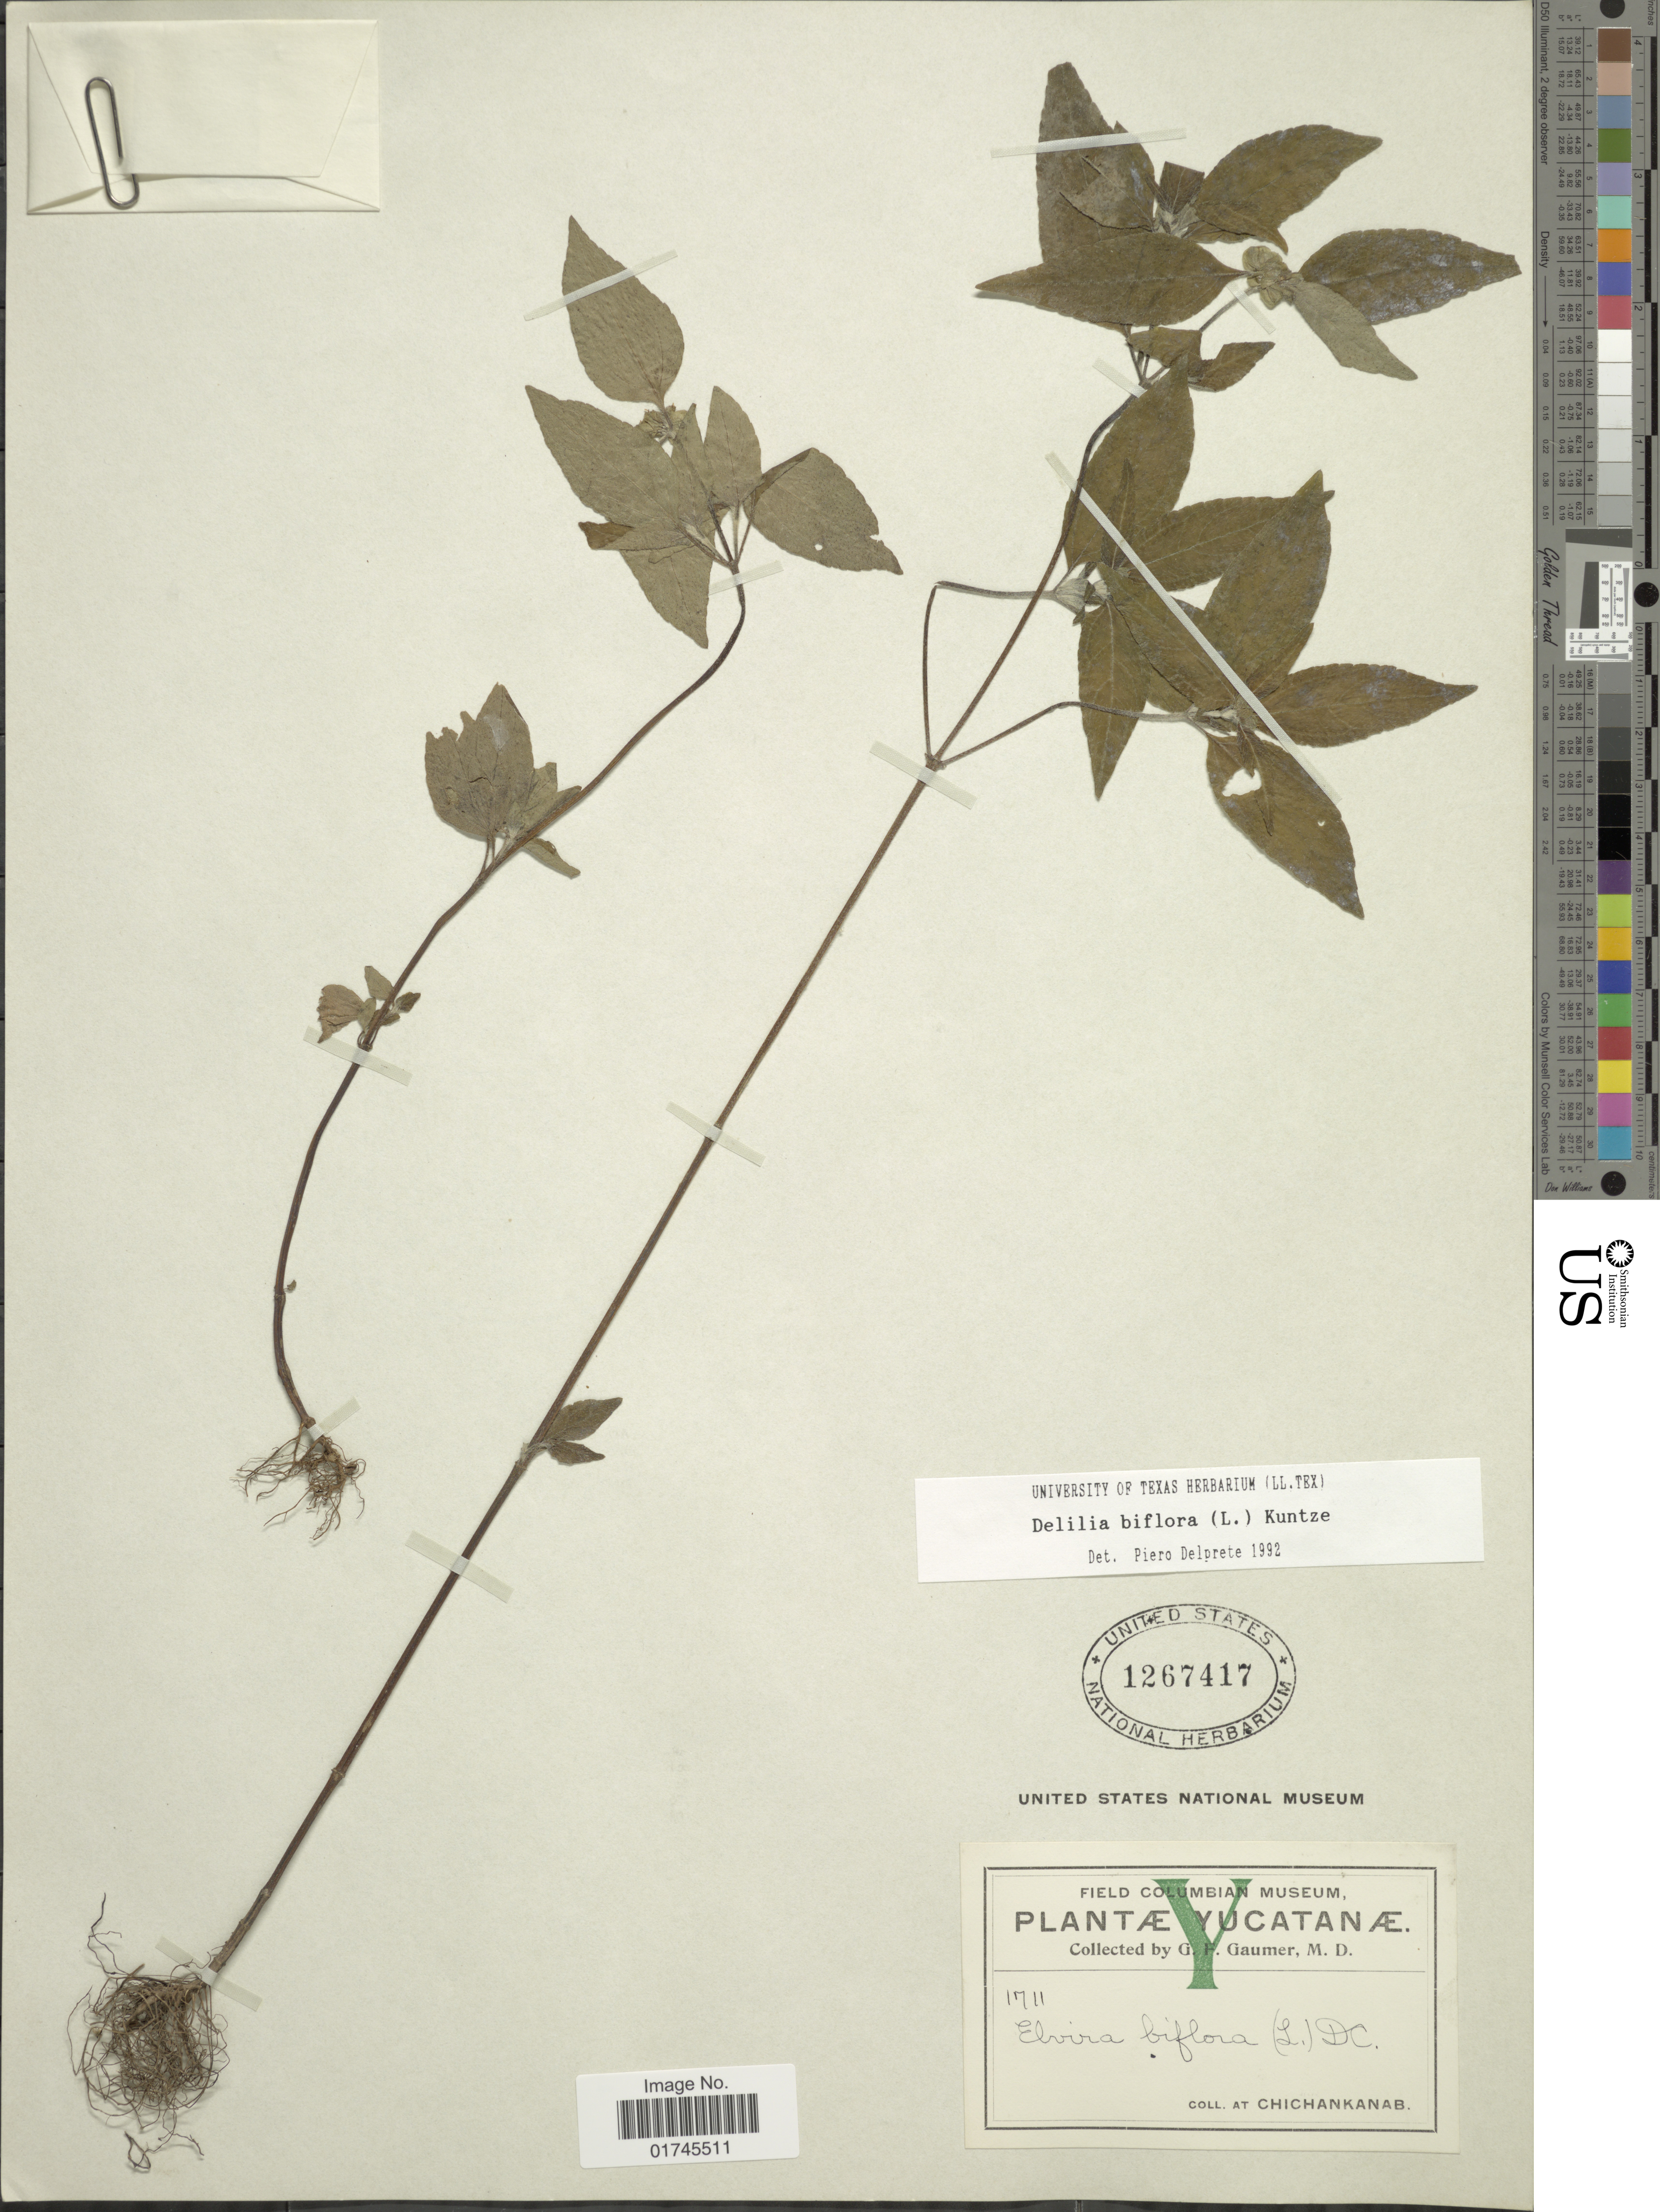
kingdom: Plantae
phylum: Tracheophyta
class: Magnoliopsida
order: Asterales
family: Asteraceae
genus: Delilia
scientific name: Delilia biflora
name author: (L.) Kuntze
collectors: G. F. Gaumer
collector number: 1711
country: Mexico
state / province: Yucatán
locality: At Chichankanab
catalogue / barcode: US 1267417